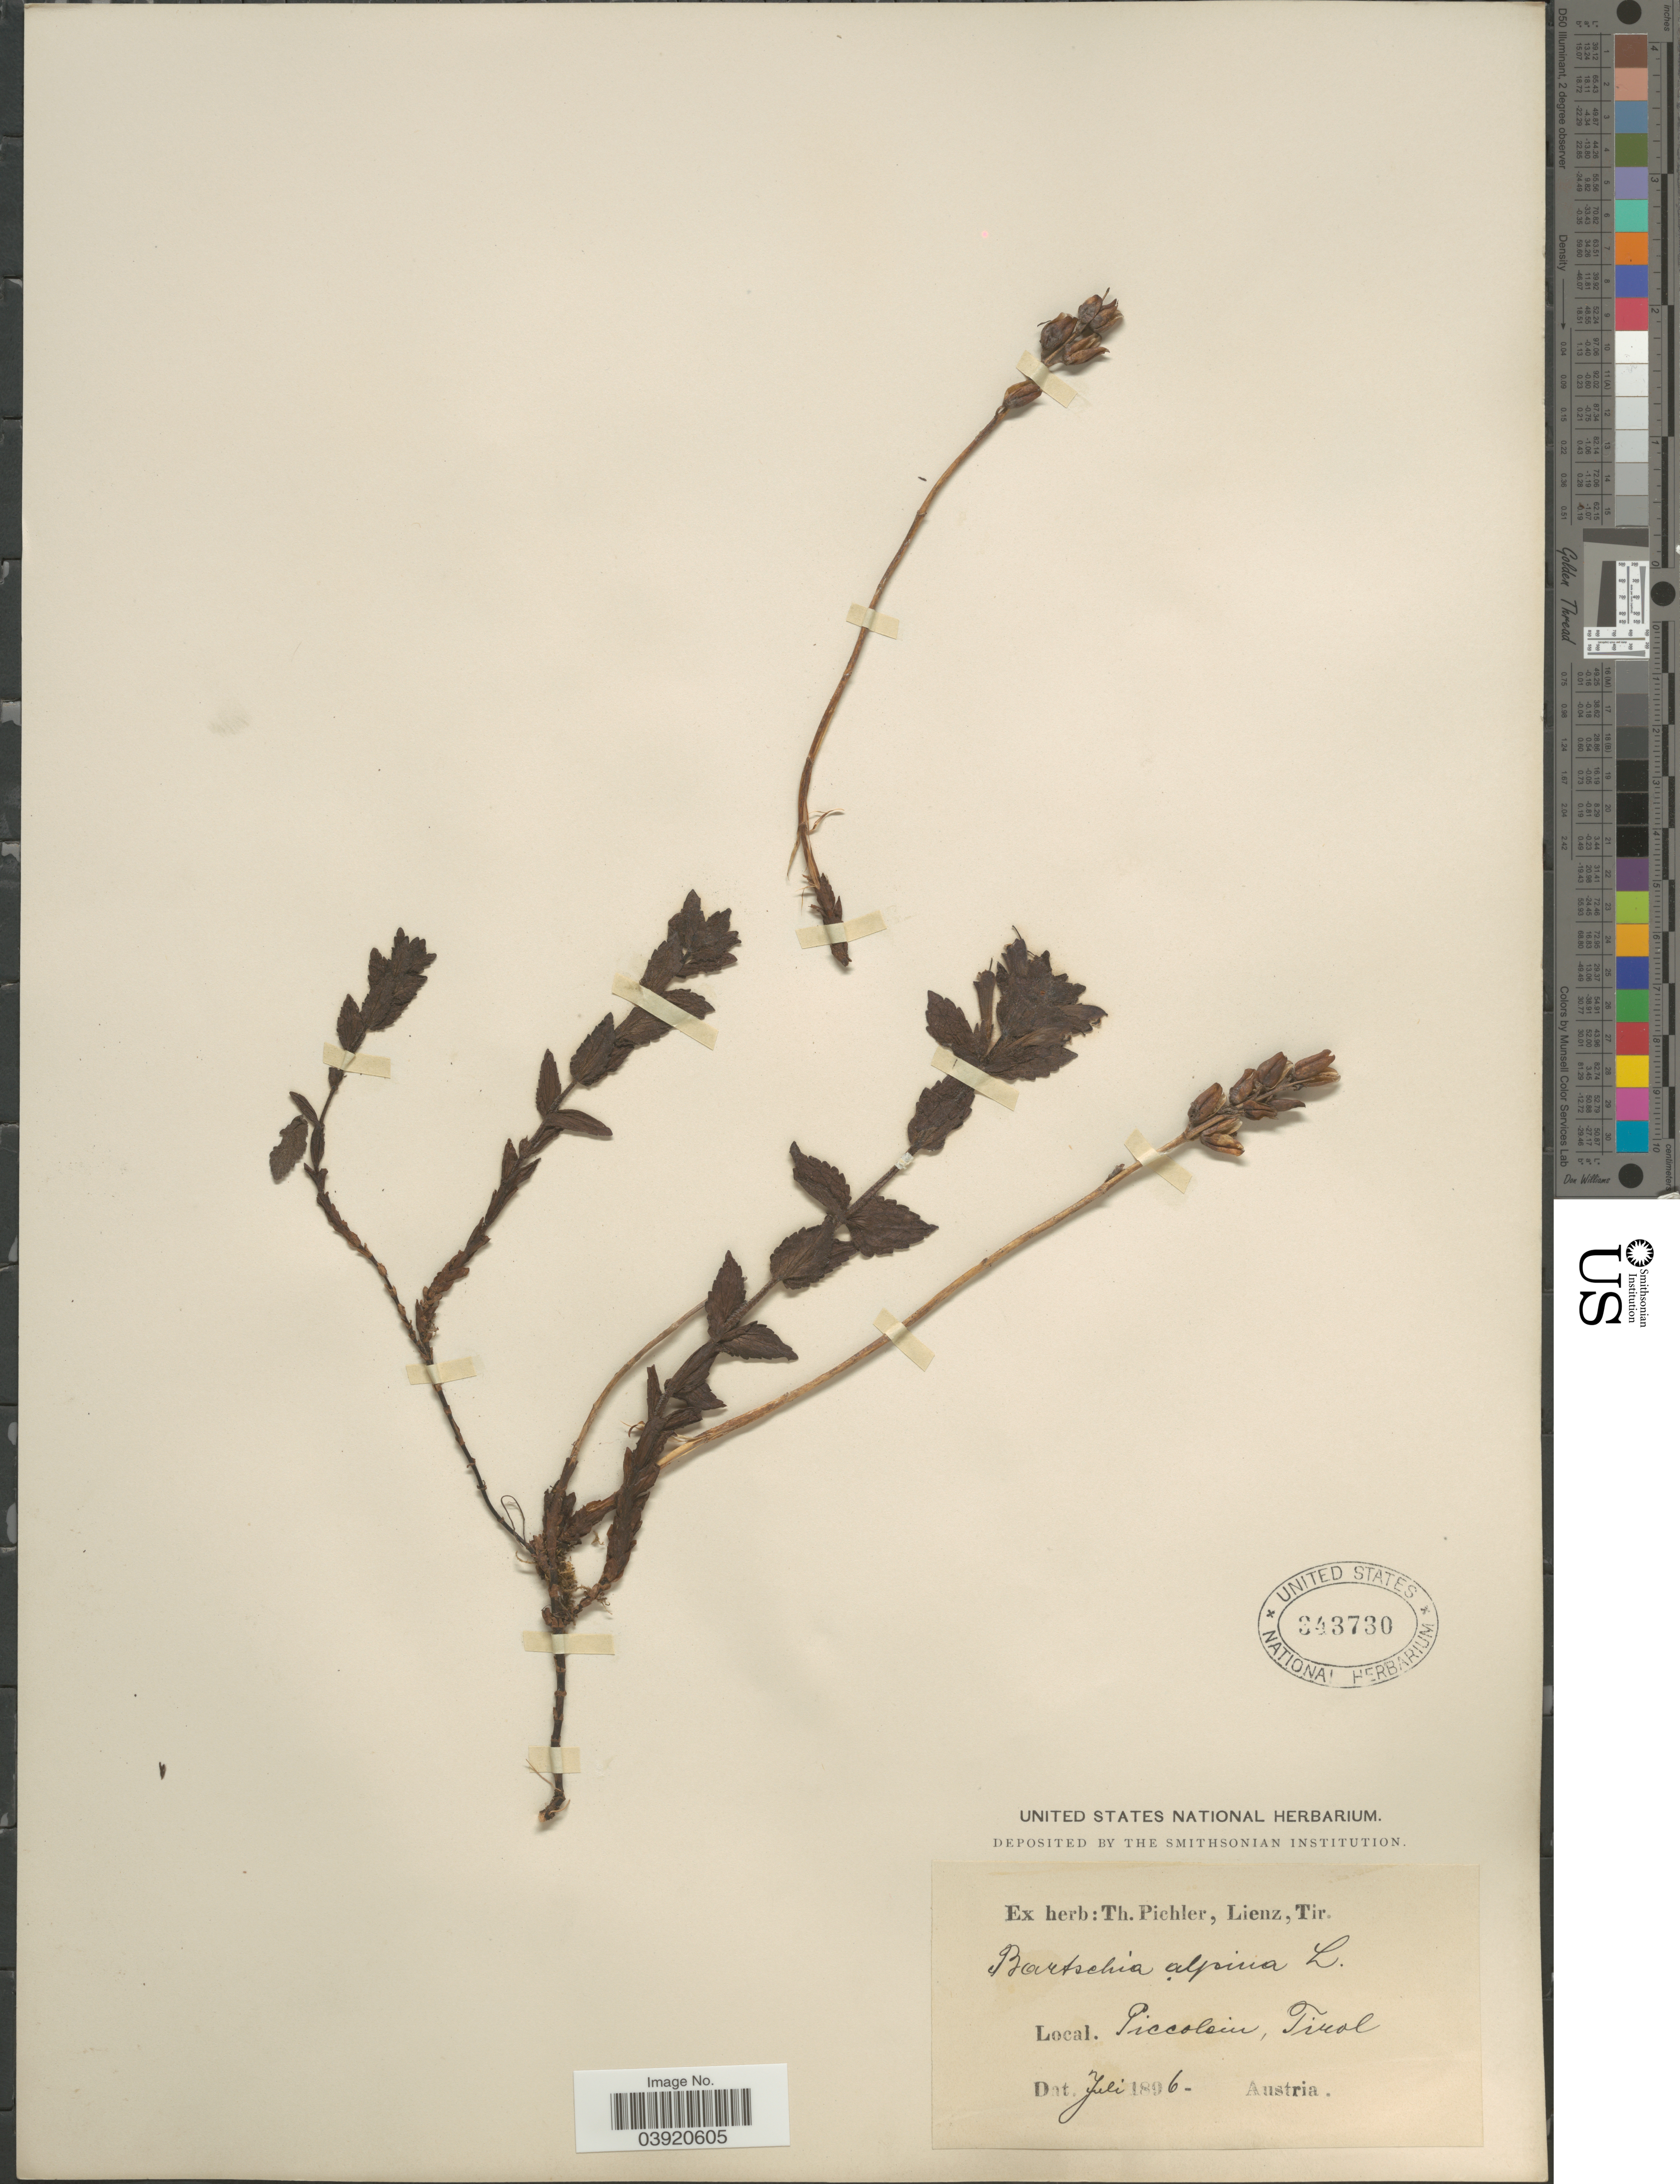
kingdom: Plantae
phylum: Tracheophyta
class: Magnoliopsida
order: Lamiales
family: Orobanchaceae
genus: Bartsia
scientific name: Bartsia alpina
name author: L.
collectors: T. Pichler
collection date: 1896-07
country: Austria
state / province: Tirol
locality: Piccolein.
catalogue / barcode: US 343730